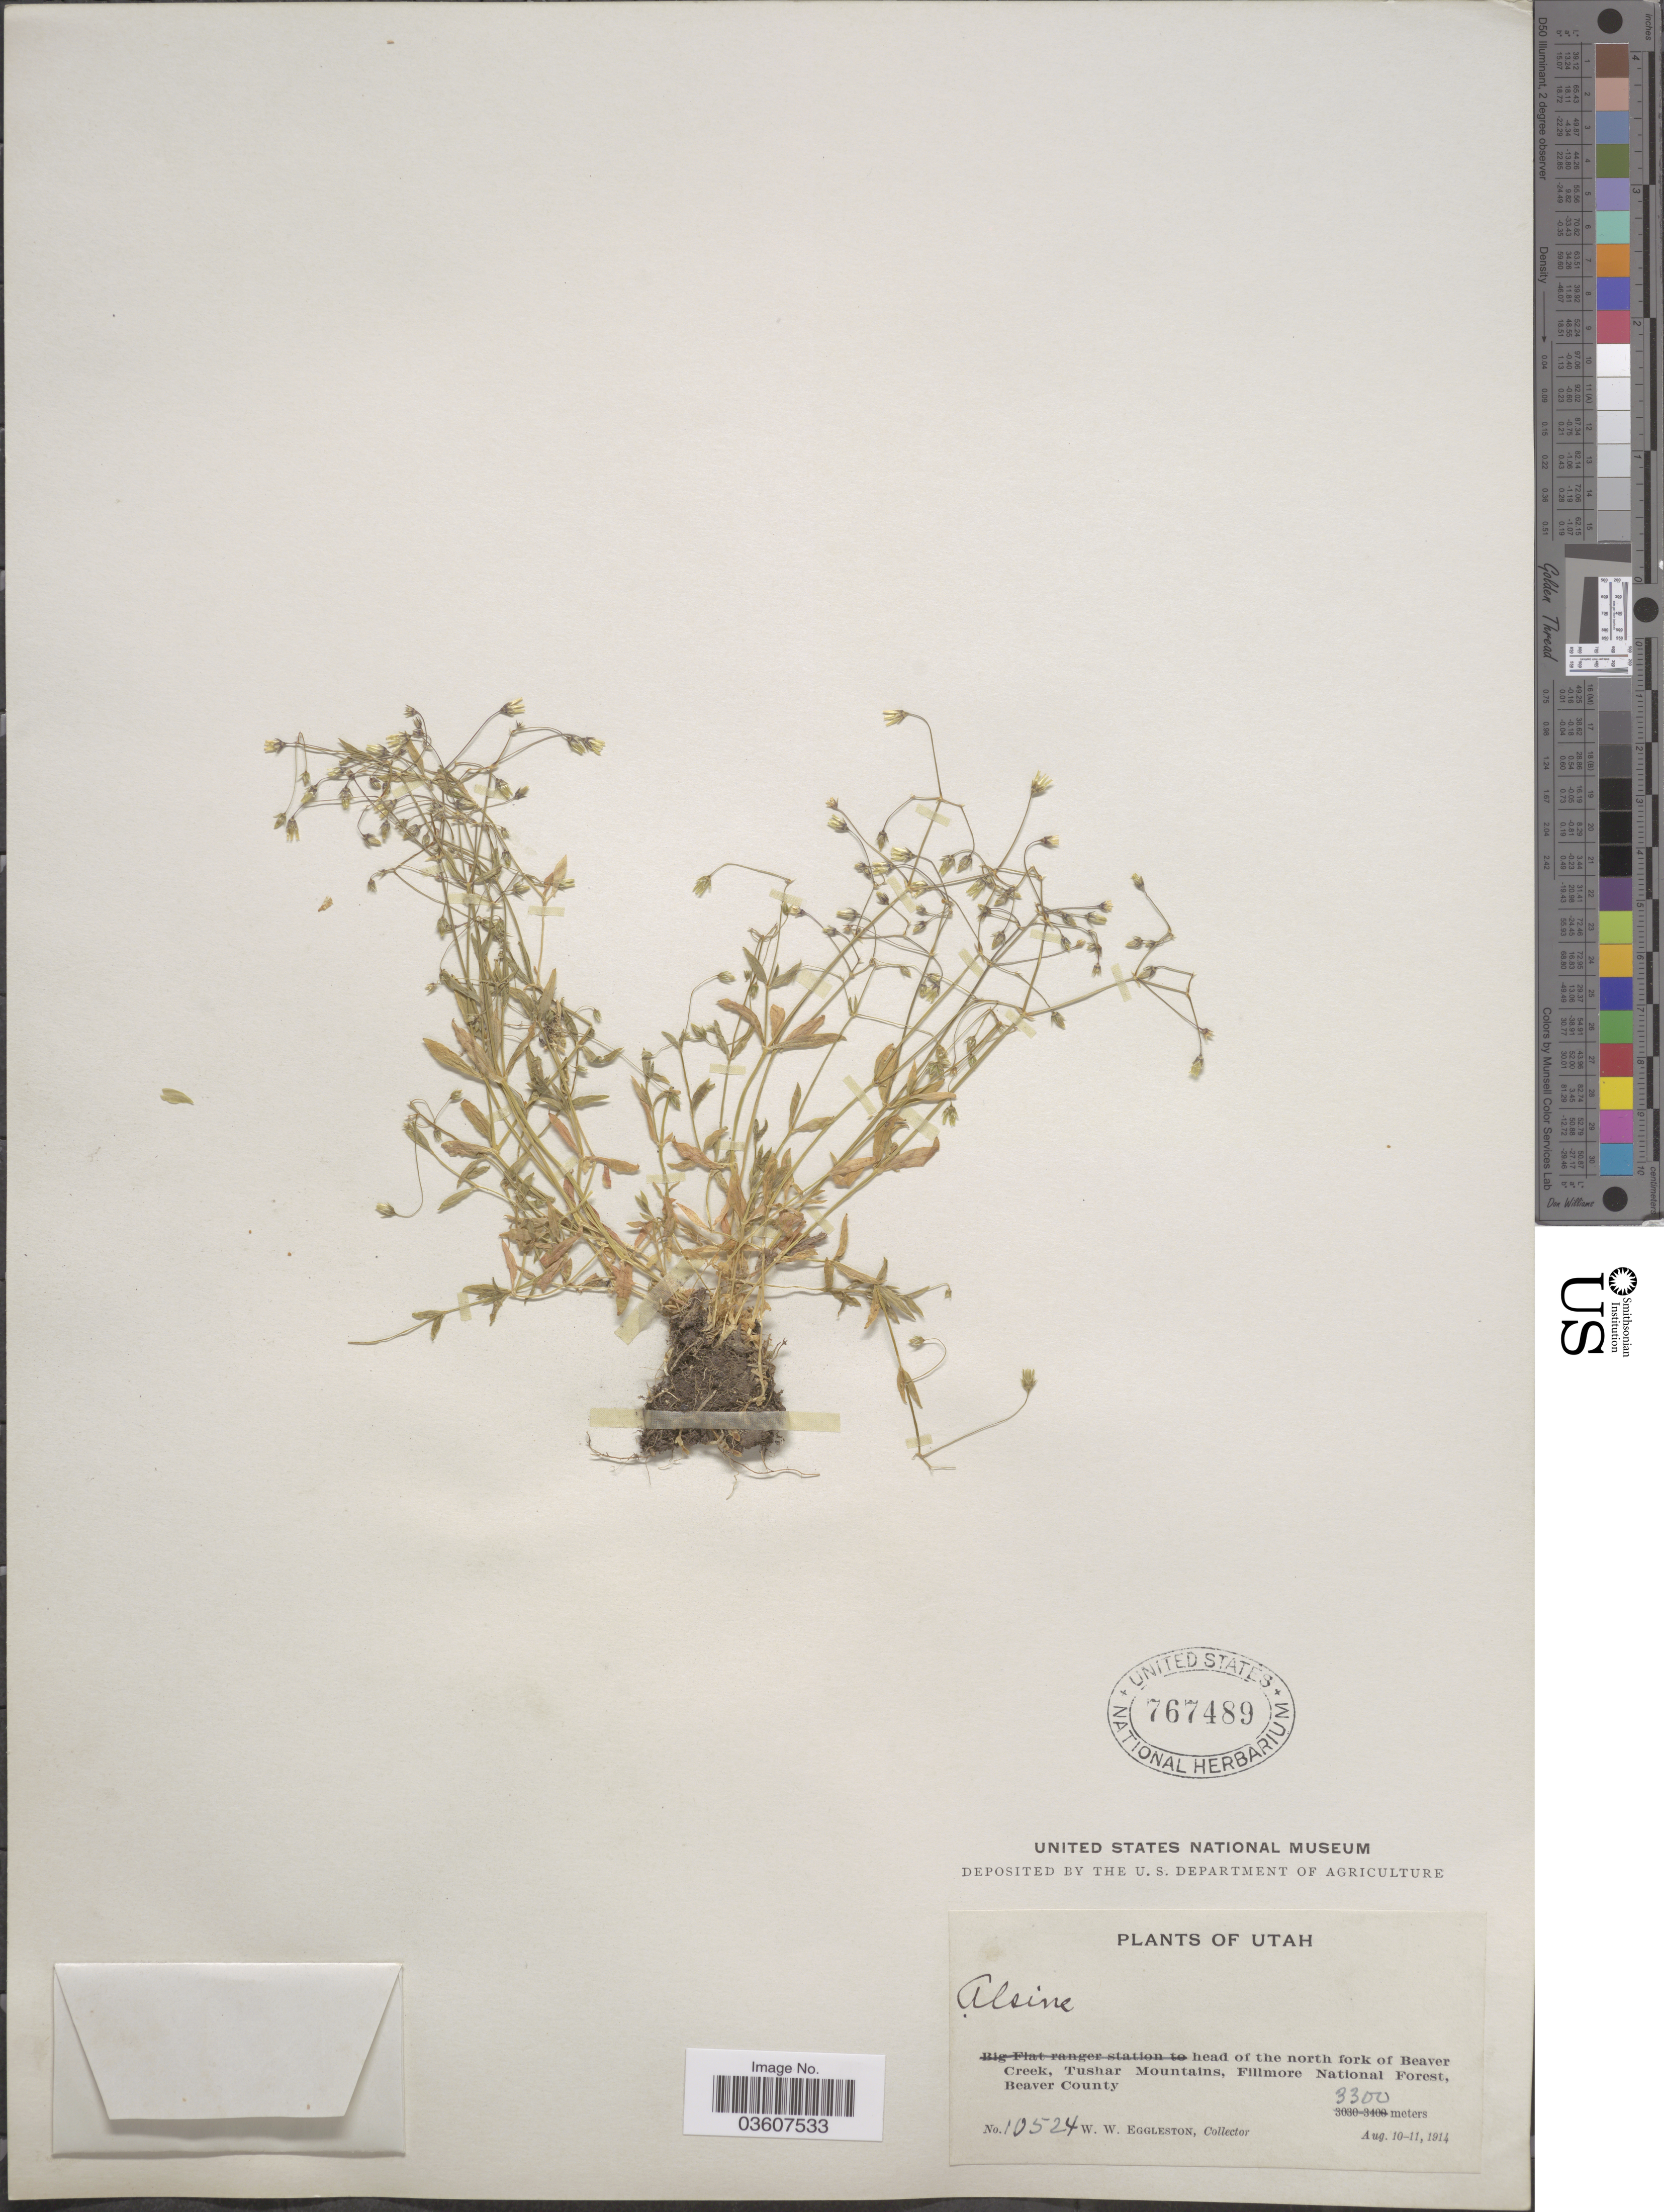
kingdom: Plantae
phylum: Tracheophyta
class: Magnoliopsida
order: Caryophyllales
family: Caryophyllaceae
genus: Stellaria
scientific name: Stellaria umbellata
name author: Turcz.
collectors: W. W. Eggleston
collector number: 10524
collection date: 1914-08-10/1914-08-11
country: United States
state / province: Utah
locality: Head of the north fork of Beaver Creek, Tushar Mountains, Fillmore National Forest, Beaver County.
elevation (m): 3300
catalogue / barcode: US 767489